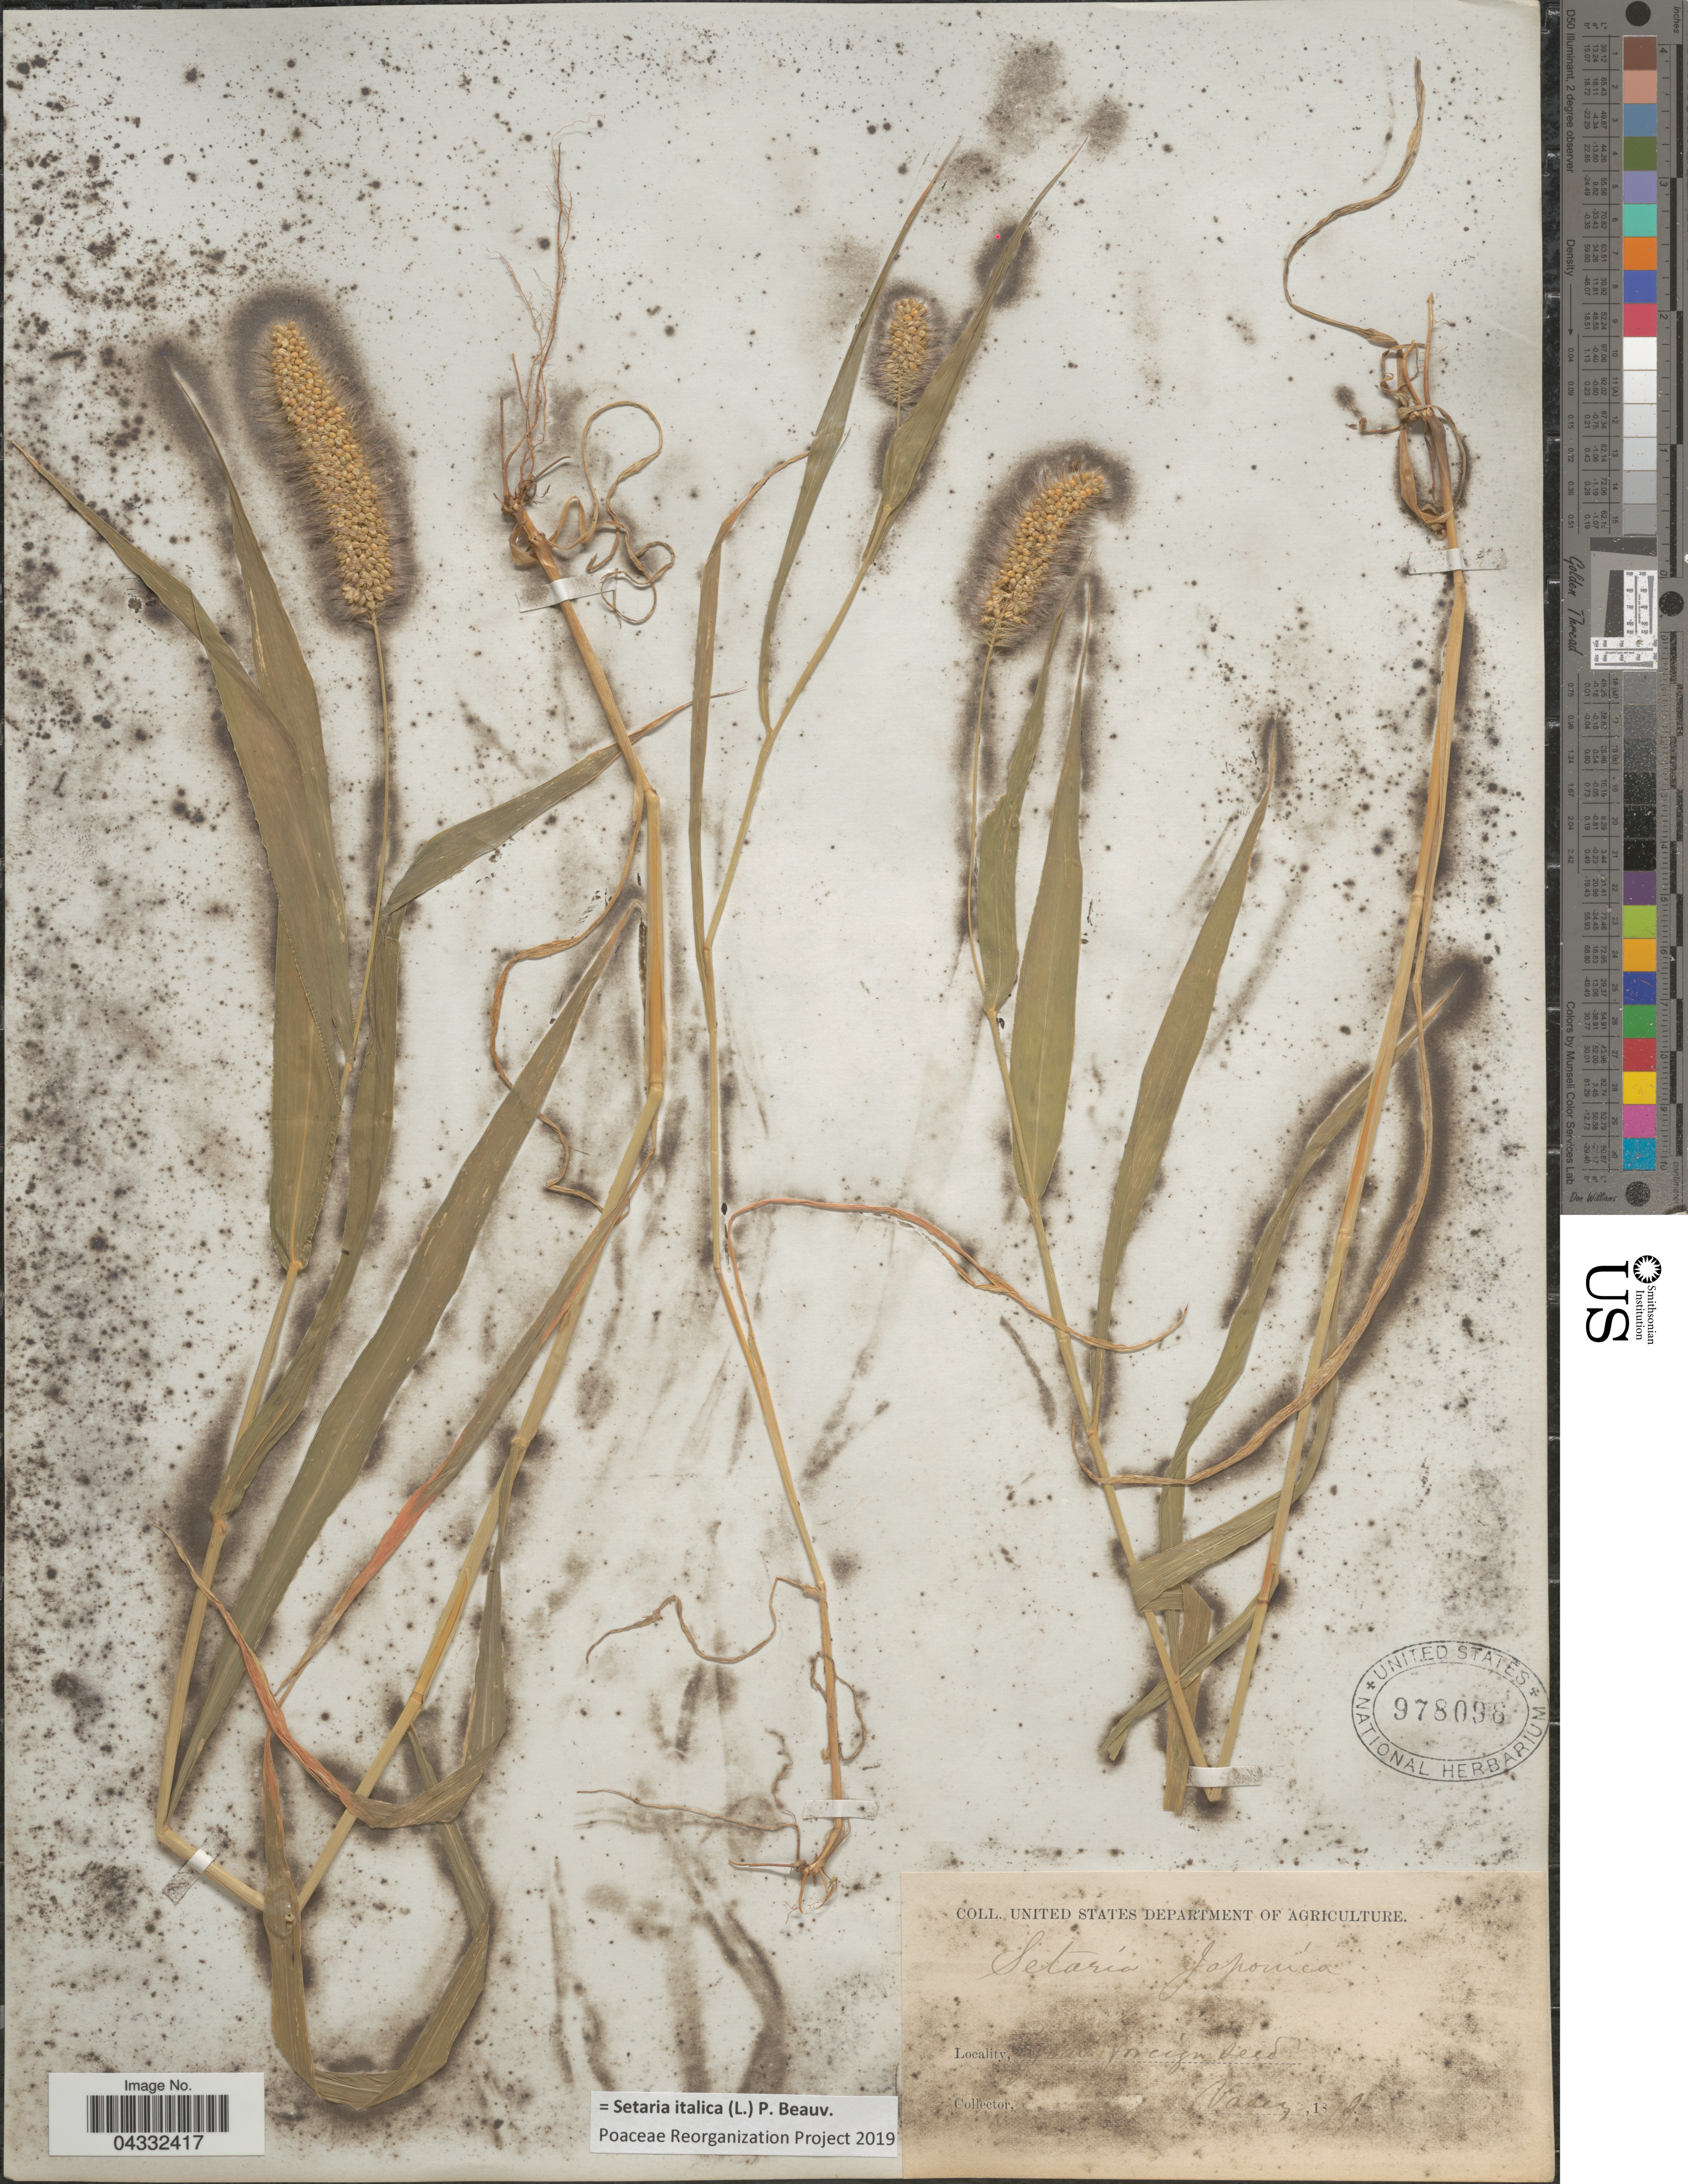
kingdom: Plantae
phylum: Tracheophyta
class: Liliopsida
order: Poales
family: Poaceae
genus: Setaria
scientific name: Setaria italica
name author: (L.) P. Beauv.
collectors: Vasey, --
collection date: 1819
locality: [illegible text].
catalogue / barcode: US 978096